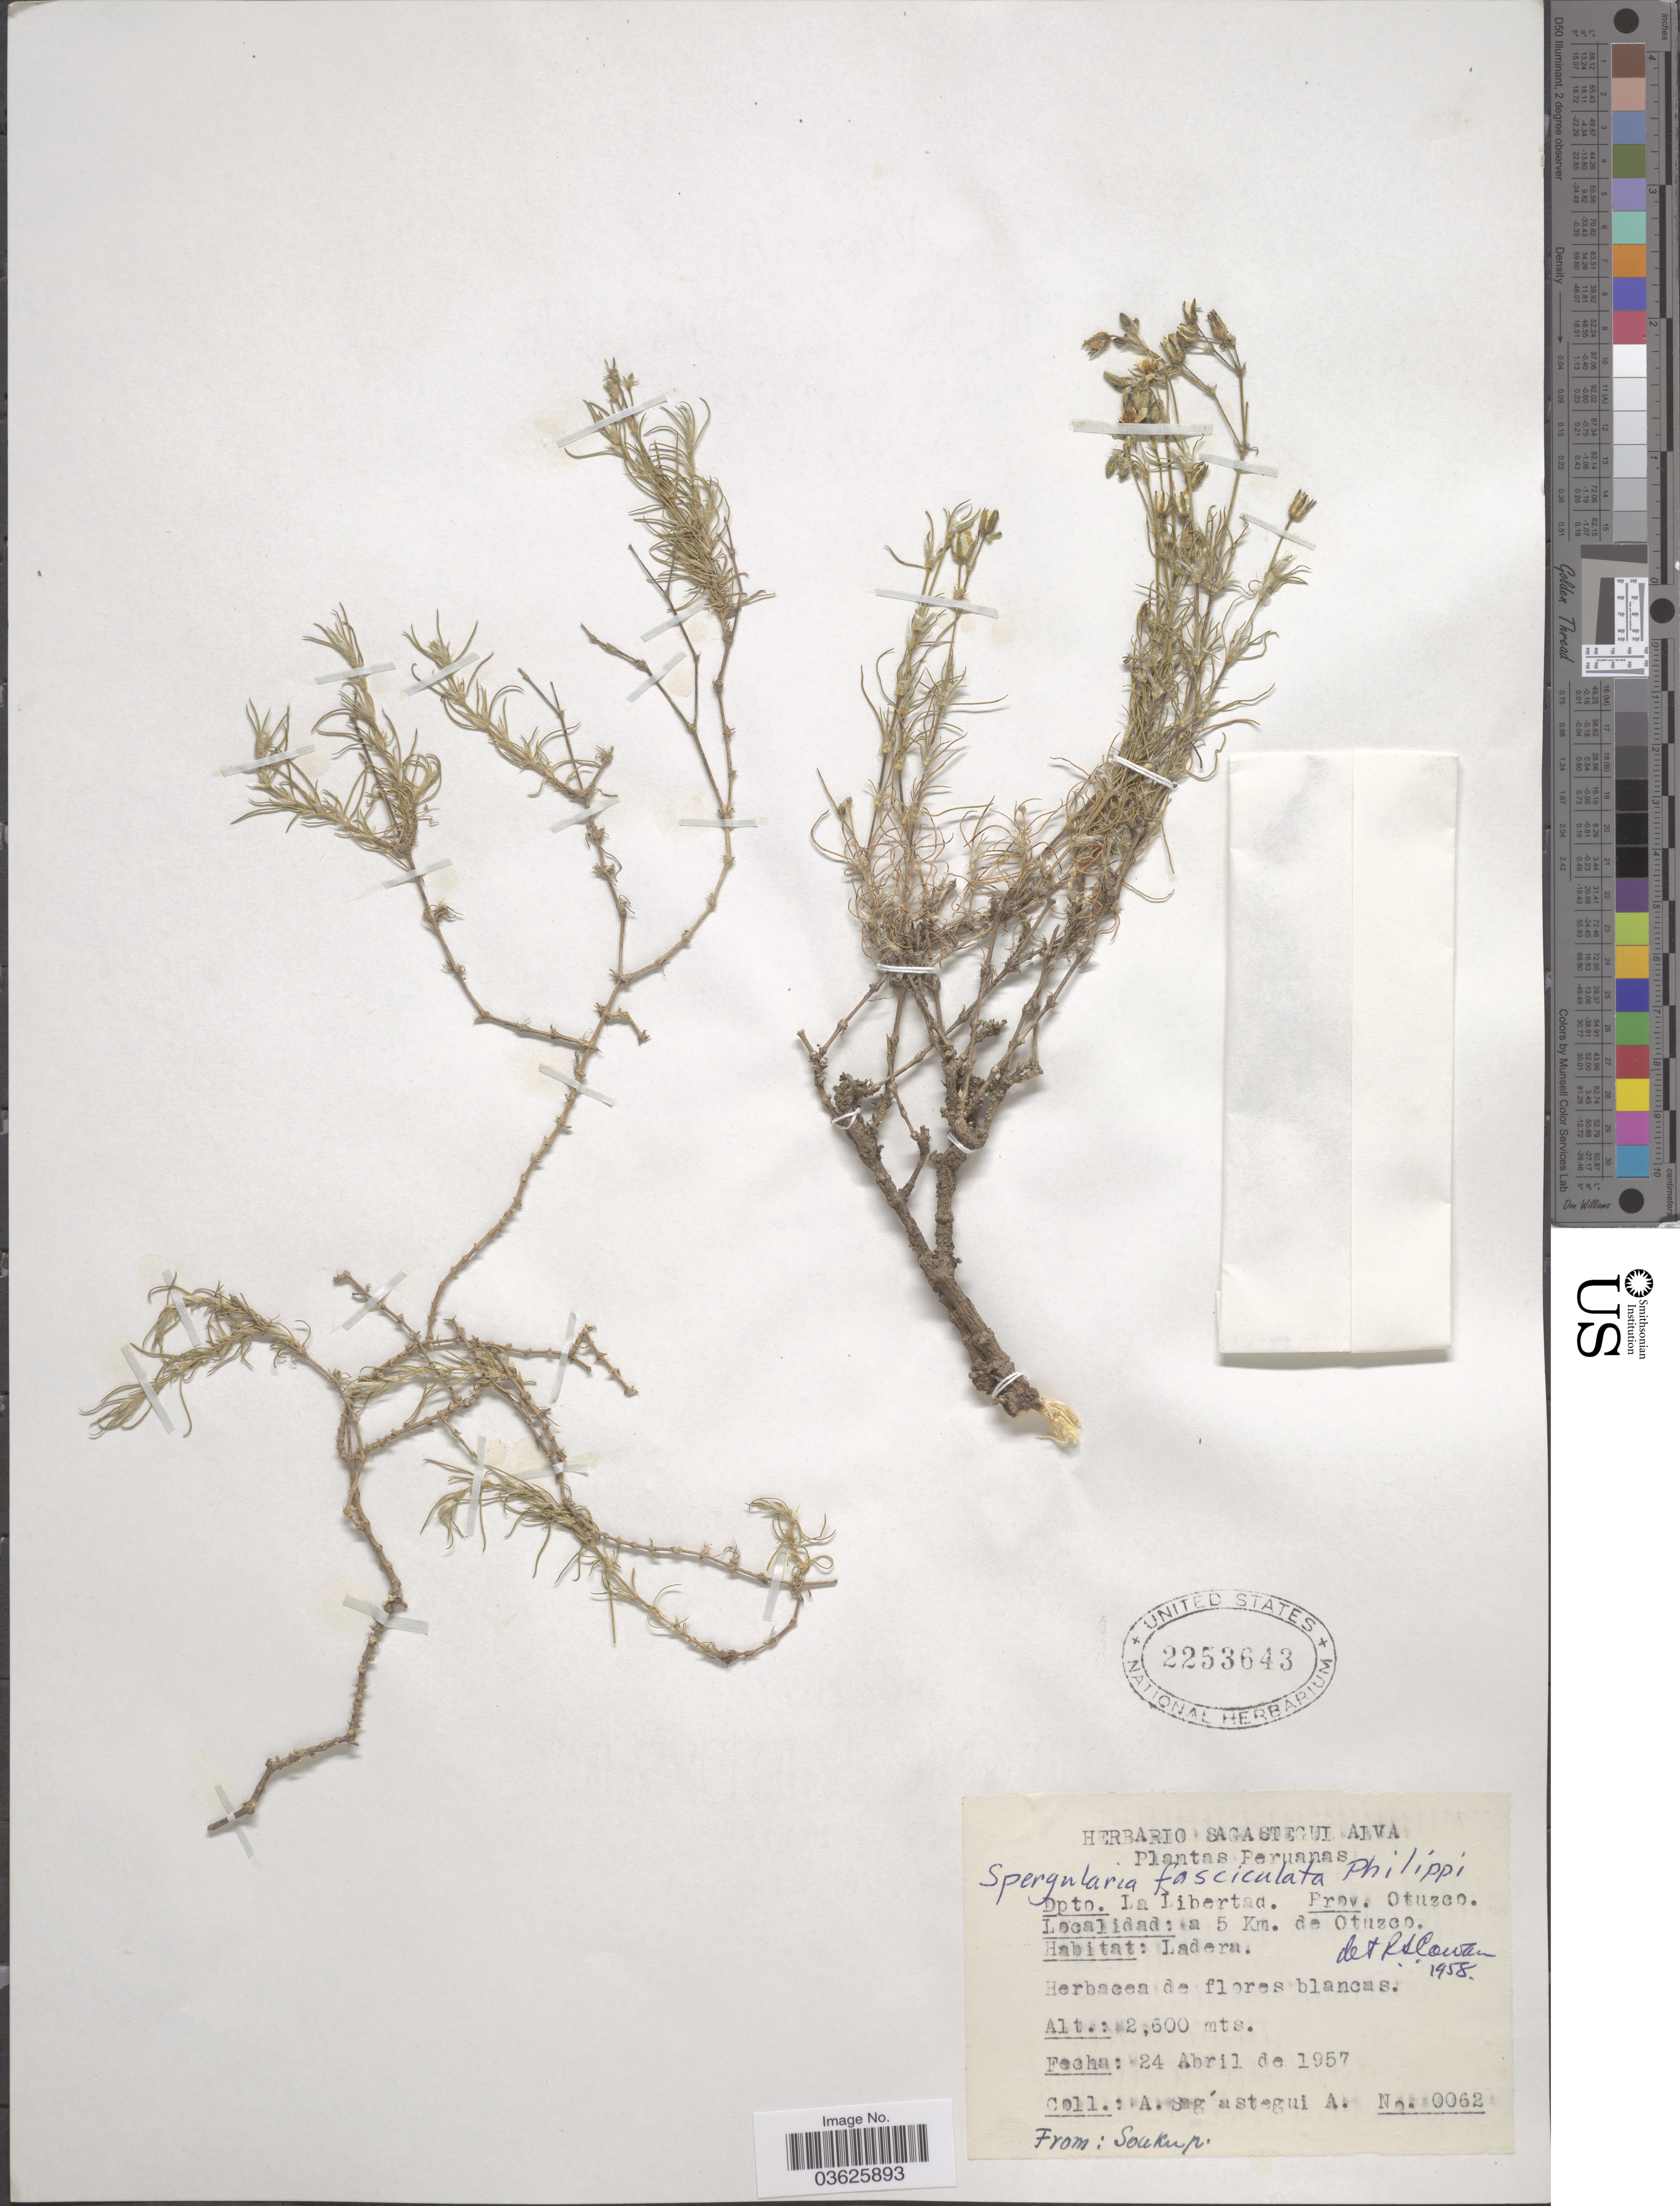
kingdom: Plantae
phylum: Tracheophyta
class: Magnoliopsida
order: Caryophyllales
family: Caryophyllaceae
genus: Spergularia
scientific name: Spergularia fasciculata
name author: Phil.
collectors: A. Sagástegui A.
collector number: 0062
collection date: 1957-04-24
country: Peru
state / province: La Libertad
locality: Dpto. La Libertad. Prov. Otuzco. A 5 Km. de Otuzco. Ladera.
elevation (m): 2600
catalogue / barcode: US 2253643